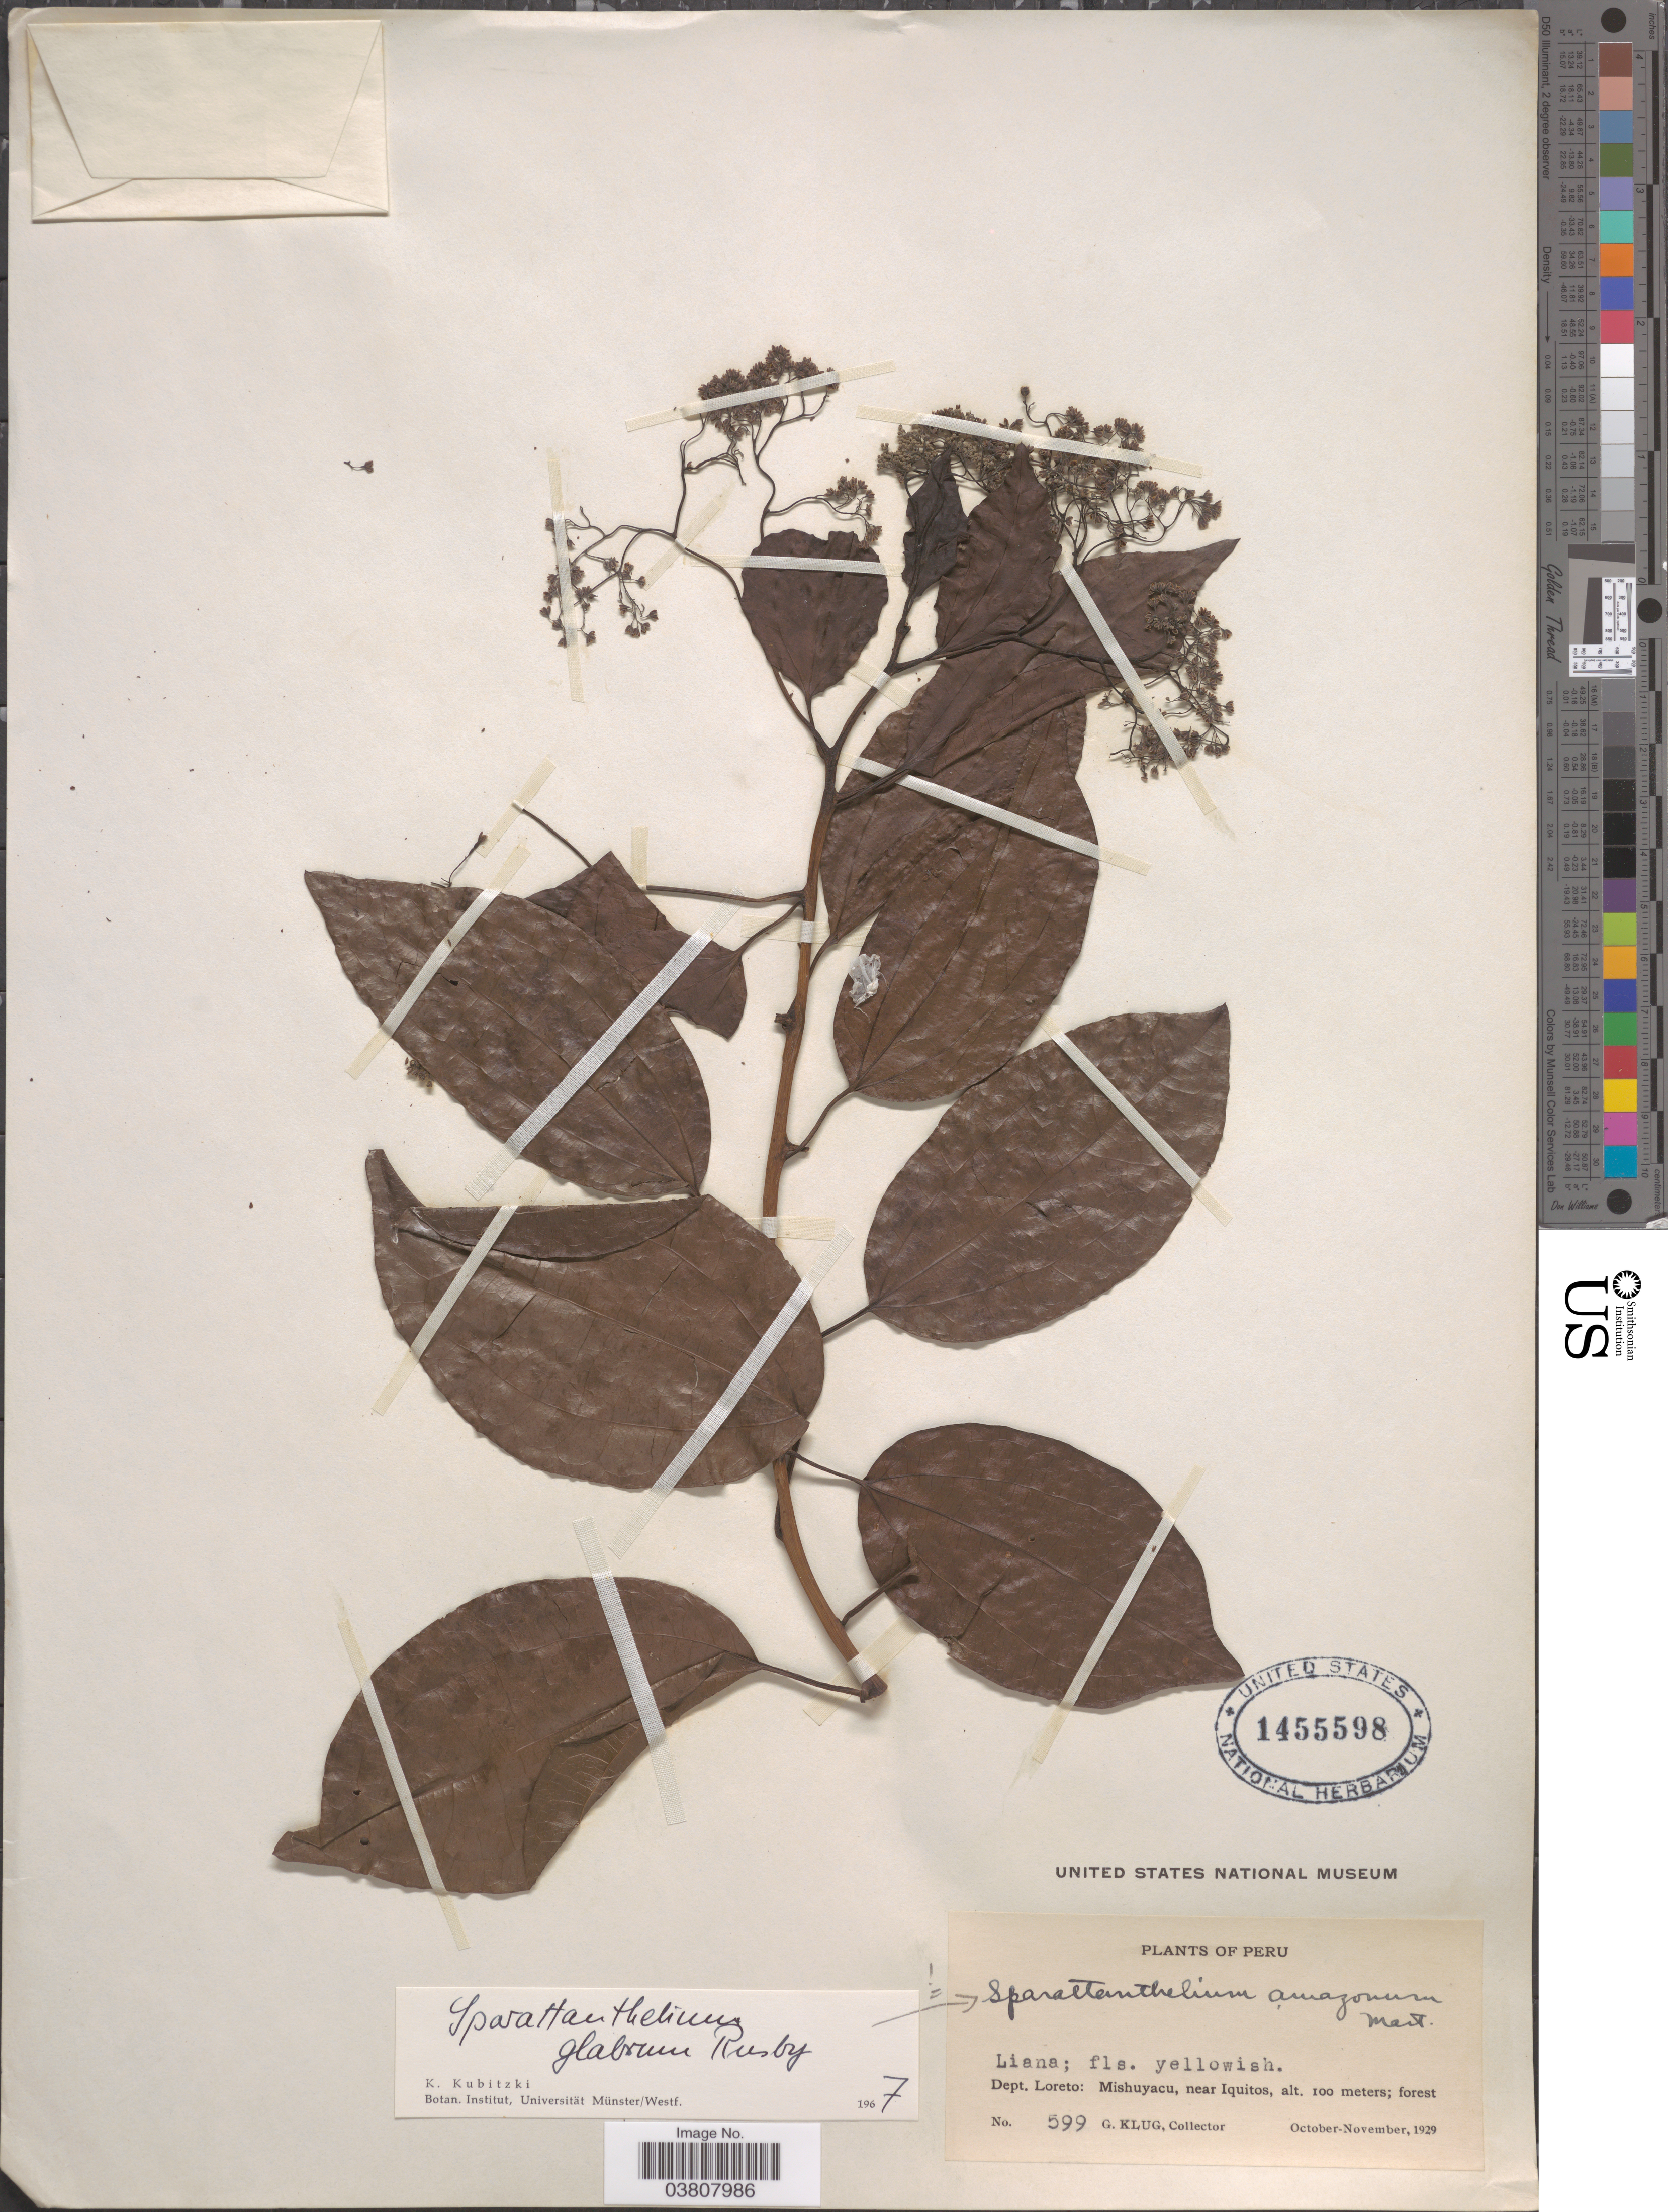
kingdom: Plantae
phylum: Tracheophyta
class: Magnoliopsida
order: Laurales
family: Hernandiaceae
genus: Sparattanthelium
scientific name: Sparattanthelium glabrum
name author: Rusby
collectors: G. Klug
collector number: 599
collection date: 1929-10/1929-11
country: Peru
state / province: Loreto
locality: Dept. Loreto: Mishuyacu, near Iquitos.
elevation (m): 100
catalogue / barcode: US 1455598